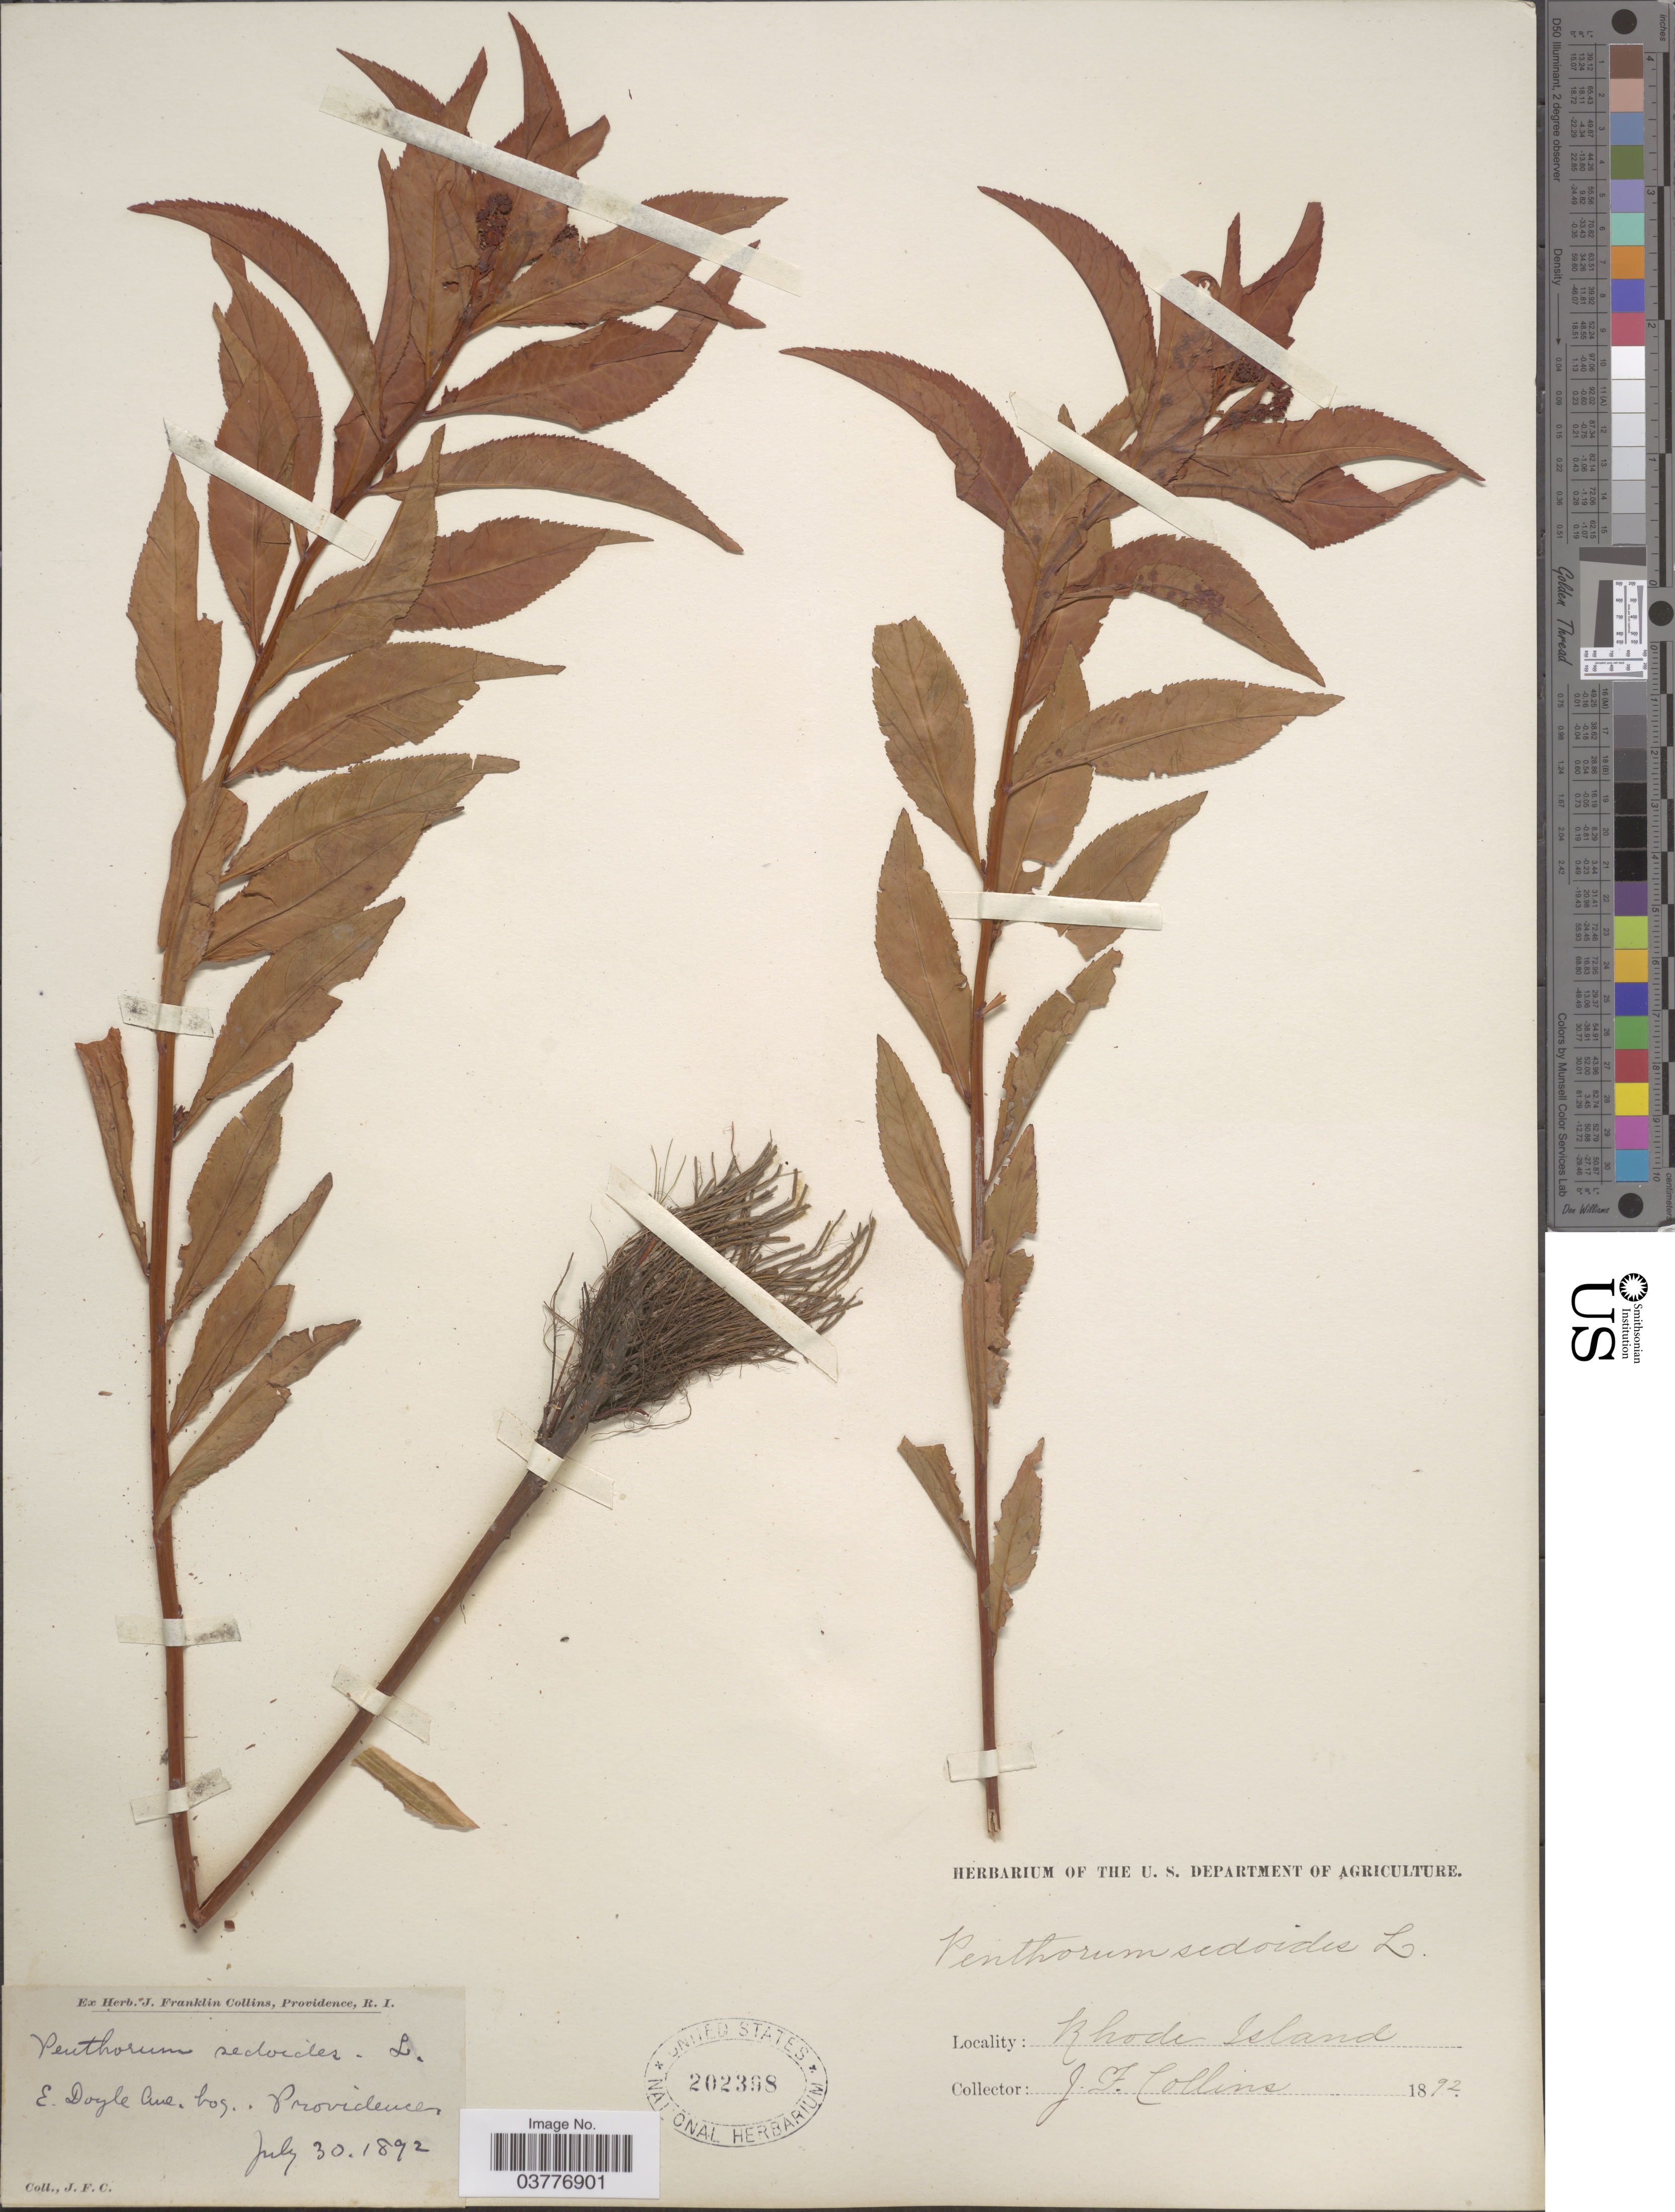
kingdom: Plantae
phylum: Tracheophyta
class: Magnoliopsida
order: Saxifragales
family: Penthoraceae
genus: Penthorum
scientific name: Penthorum sedoides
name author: L.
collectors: J. Collins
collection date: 1892-07-30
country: United States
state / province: Rhode Island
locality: E Doyle ! bog. Providence.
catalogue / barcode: US 202398